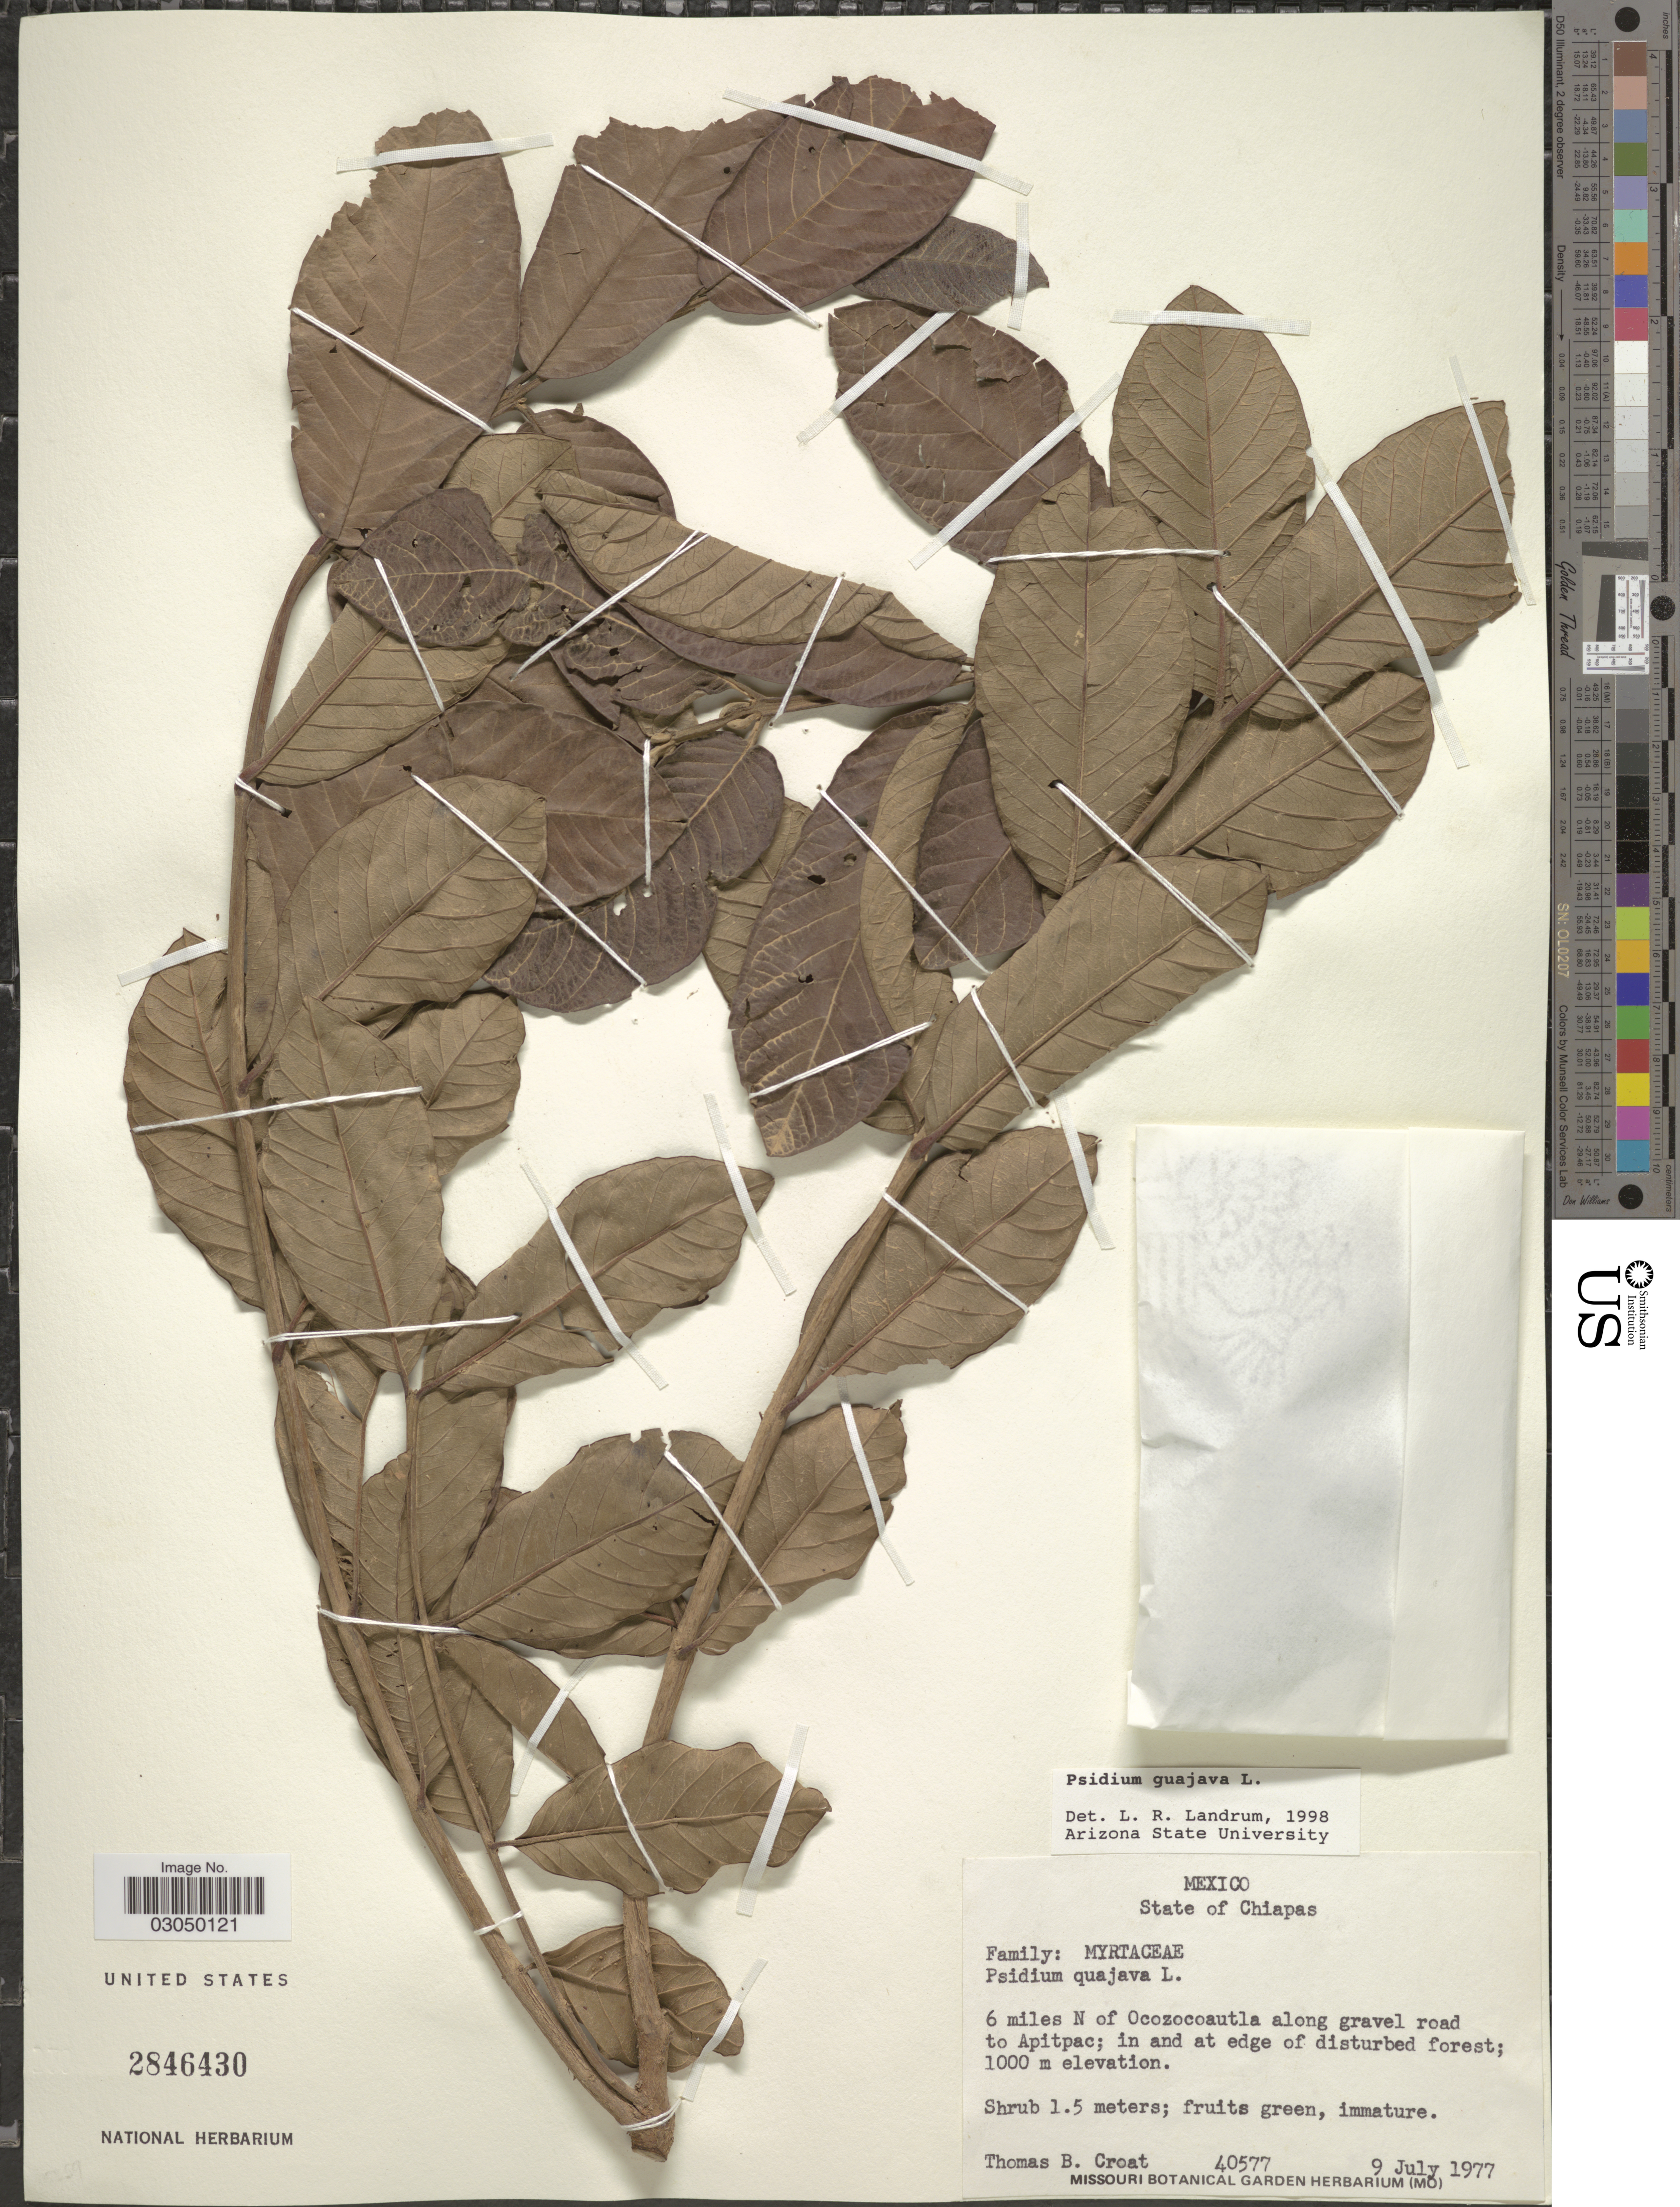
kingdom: Plantae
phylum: Tracheophyta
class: Magnoliopsida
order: Myrtales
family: Myrtaceae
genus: Psidium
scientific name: Psidium guajava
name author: L.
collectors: T. B. Croat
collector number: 40577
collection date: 1977-07-09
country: Mexico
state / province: Chiapas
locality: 6 miles N of Ocozocoautla along gravel road to Apitpac.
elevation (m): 1000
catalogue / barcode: US 2846430